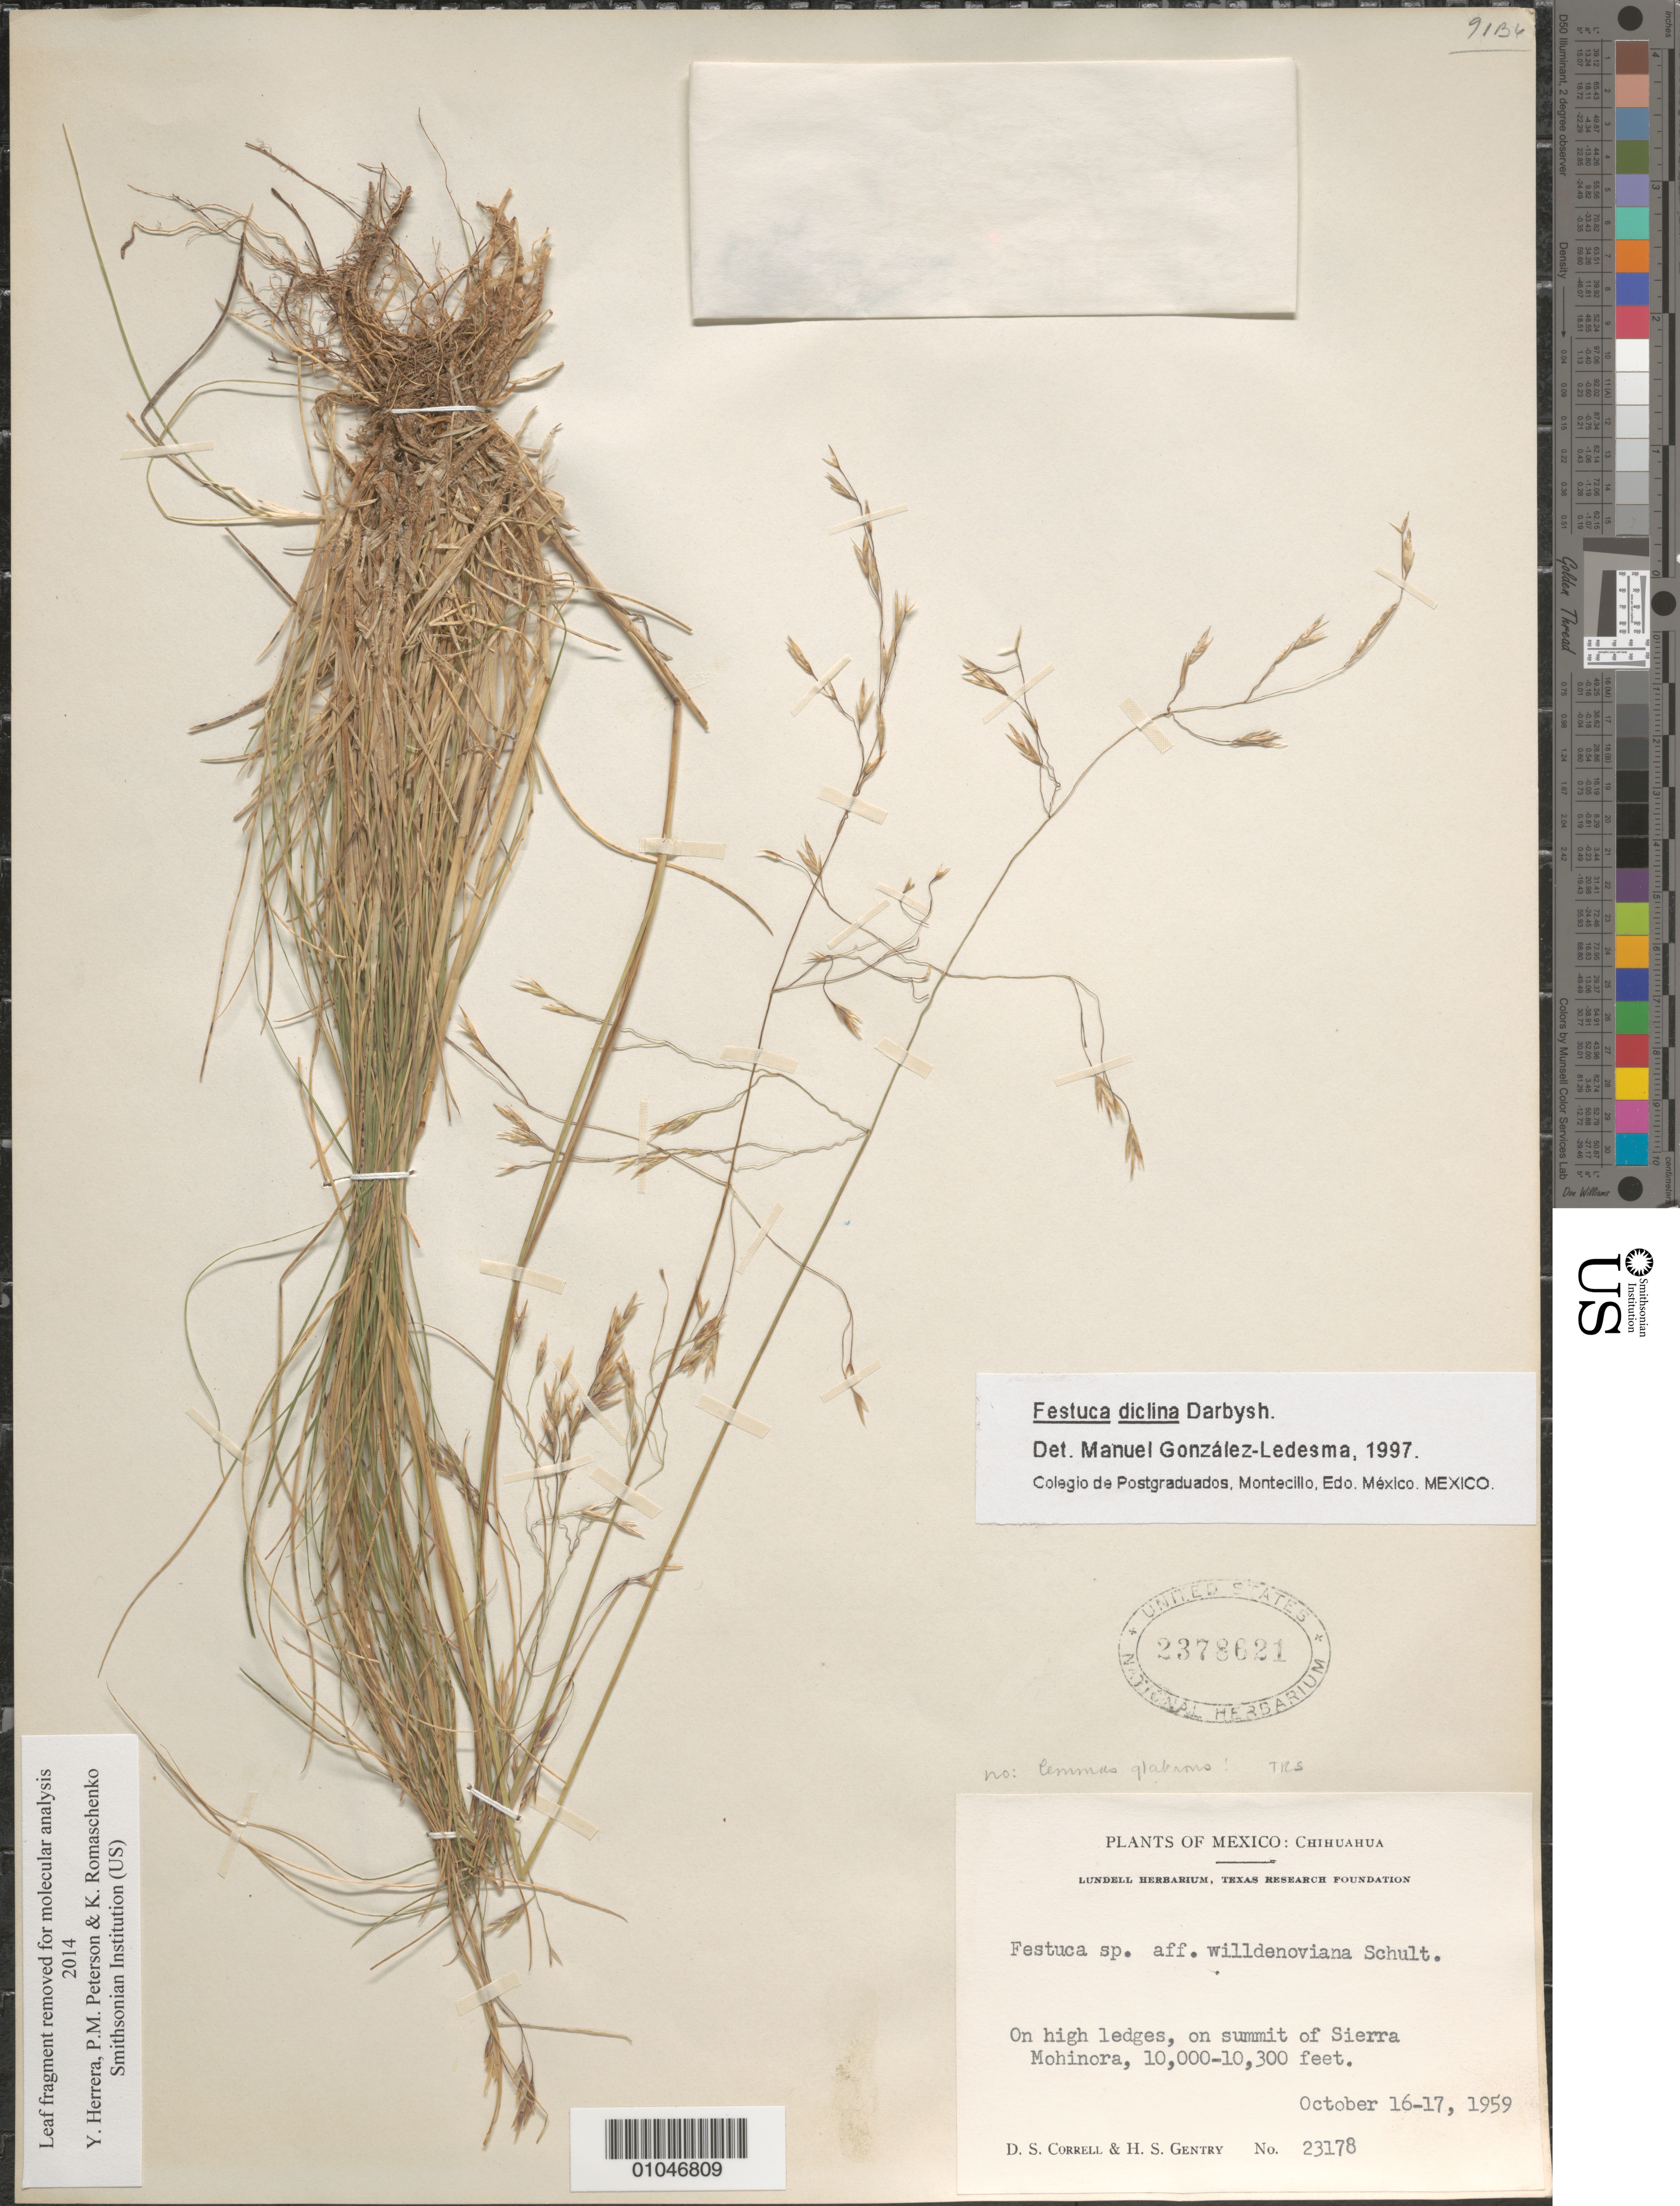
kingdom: Plantae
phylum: Tracheophyta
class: Liliopsida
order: Poales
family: Poaceae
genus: Festuca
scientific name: Festuca diclina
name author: Darbysh.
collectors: D. S. Correll & H. S. Gentry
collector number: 23178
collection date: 1959-10-16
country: Mexico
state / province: Chihuahua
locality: Summit of Sierra Mohinora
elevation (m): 3048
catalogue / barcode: US 2378621